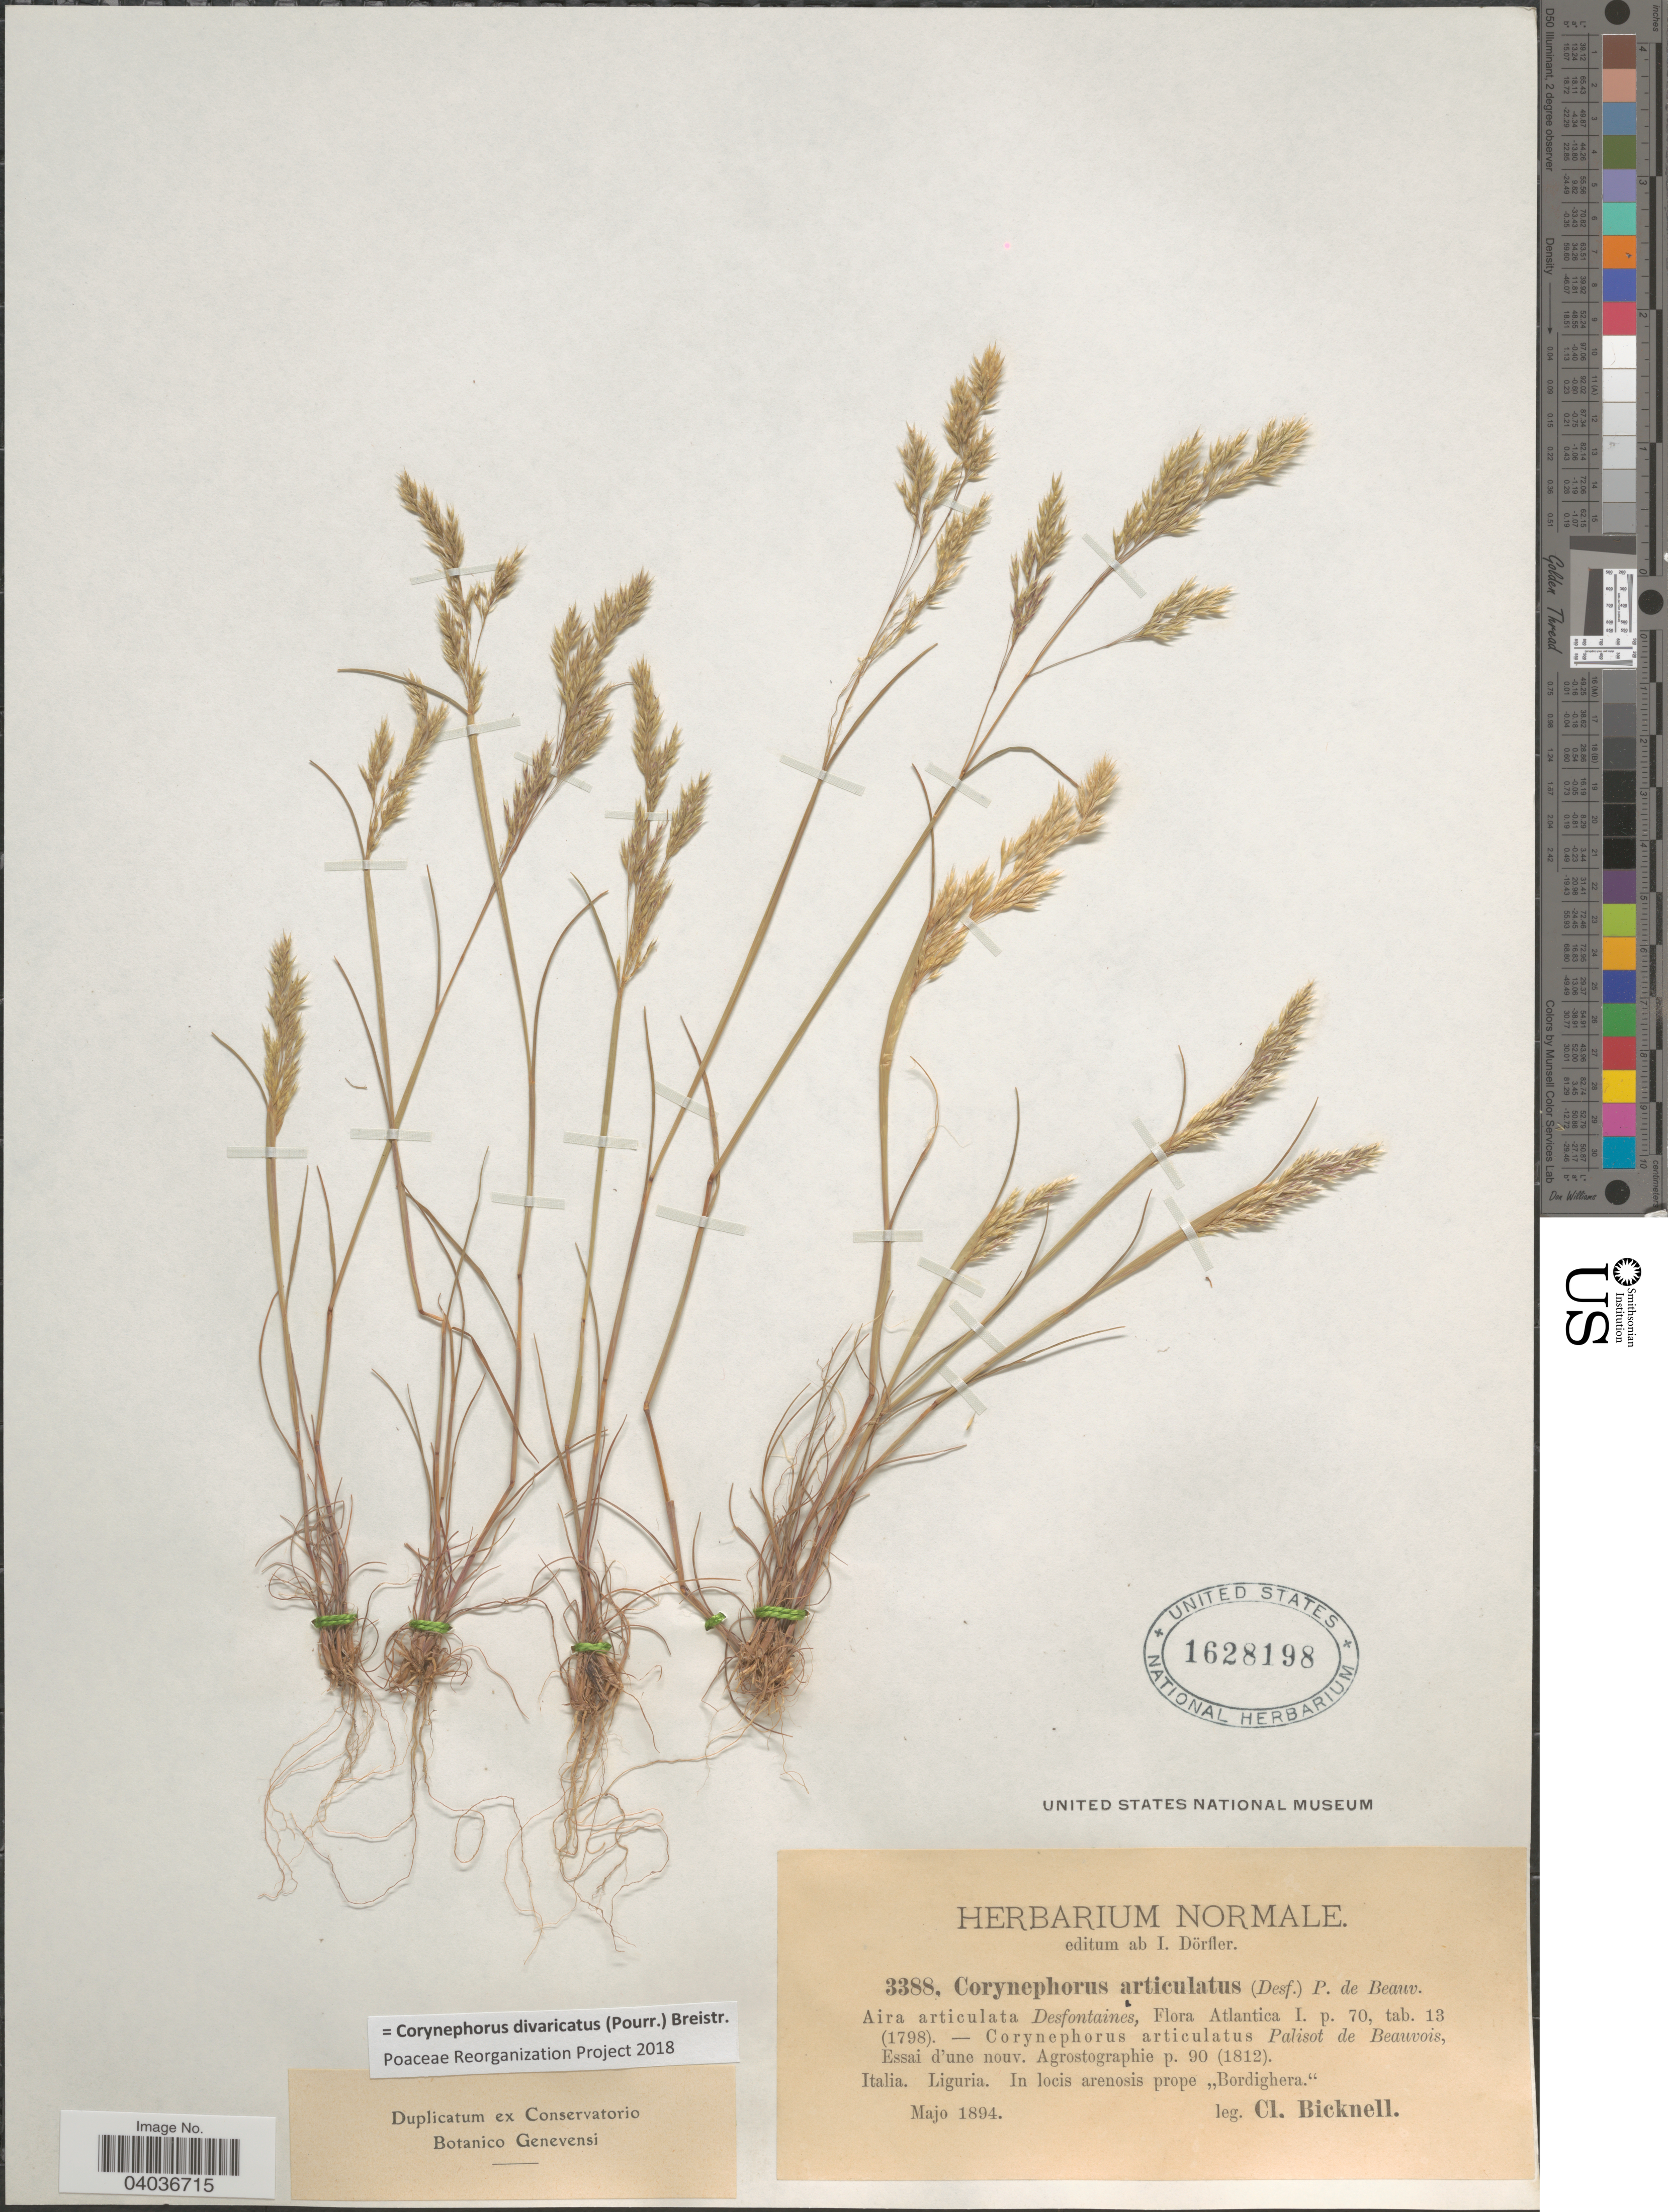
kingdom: Plantae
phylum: Tracheophyta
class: Liliopsida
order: Poales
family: Poaceae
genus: Corynephorus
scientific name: Corynephorus divaricatus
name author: (Pourr.) Breistroffer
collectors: C. Bicknell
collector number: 3388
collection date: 1894-05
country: Italy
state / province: Liguria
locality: In locis arenosis prope "Bordighera".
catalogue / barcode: US 1628198